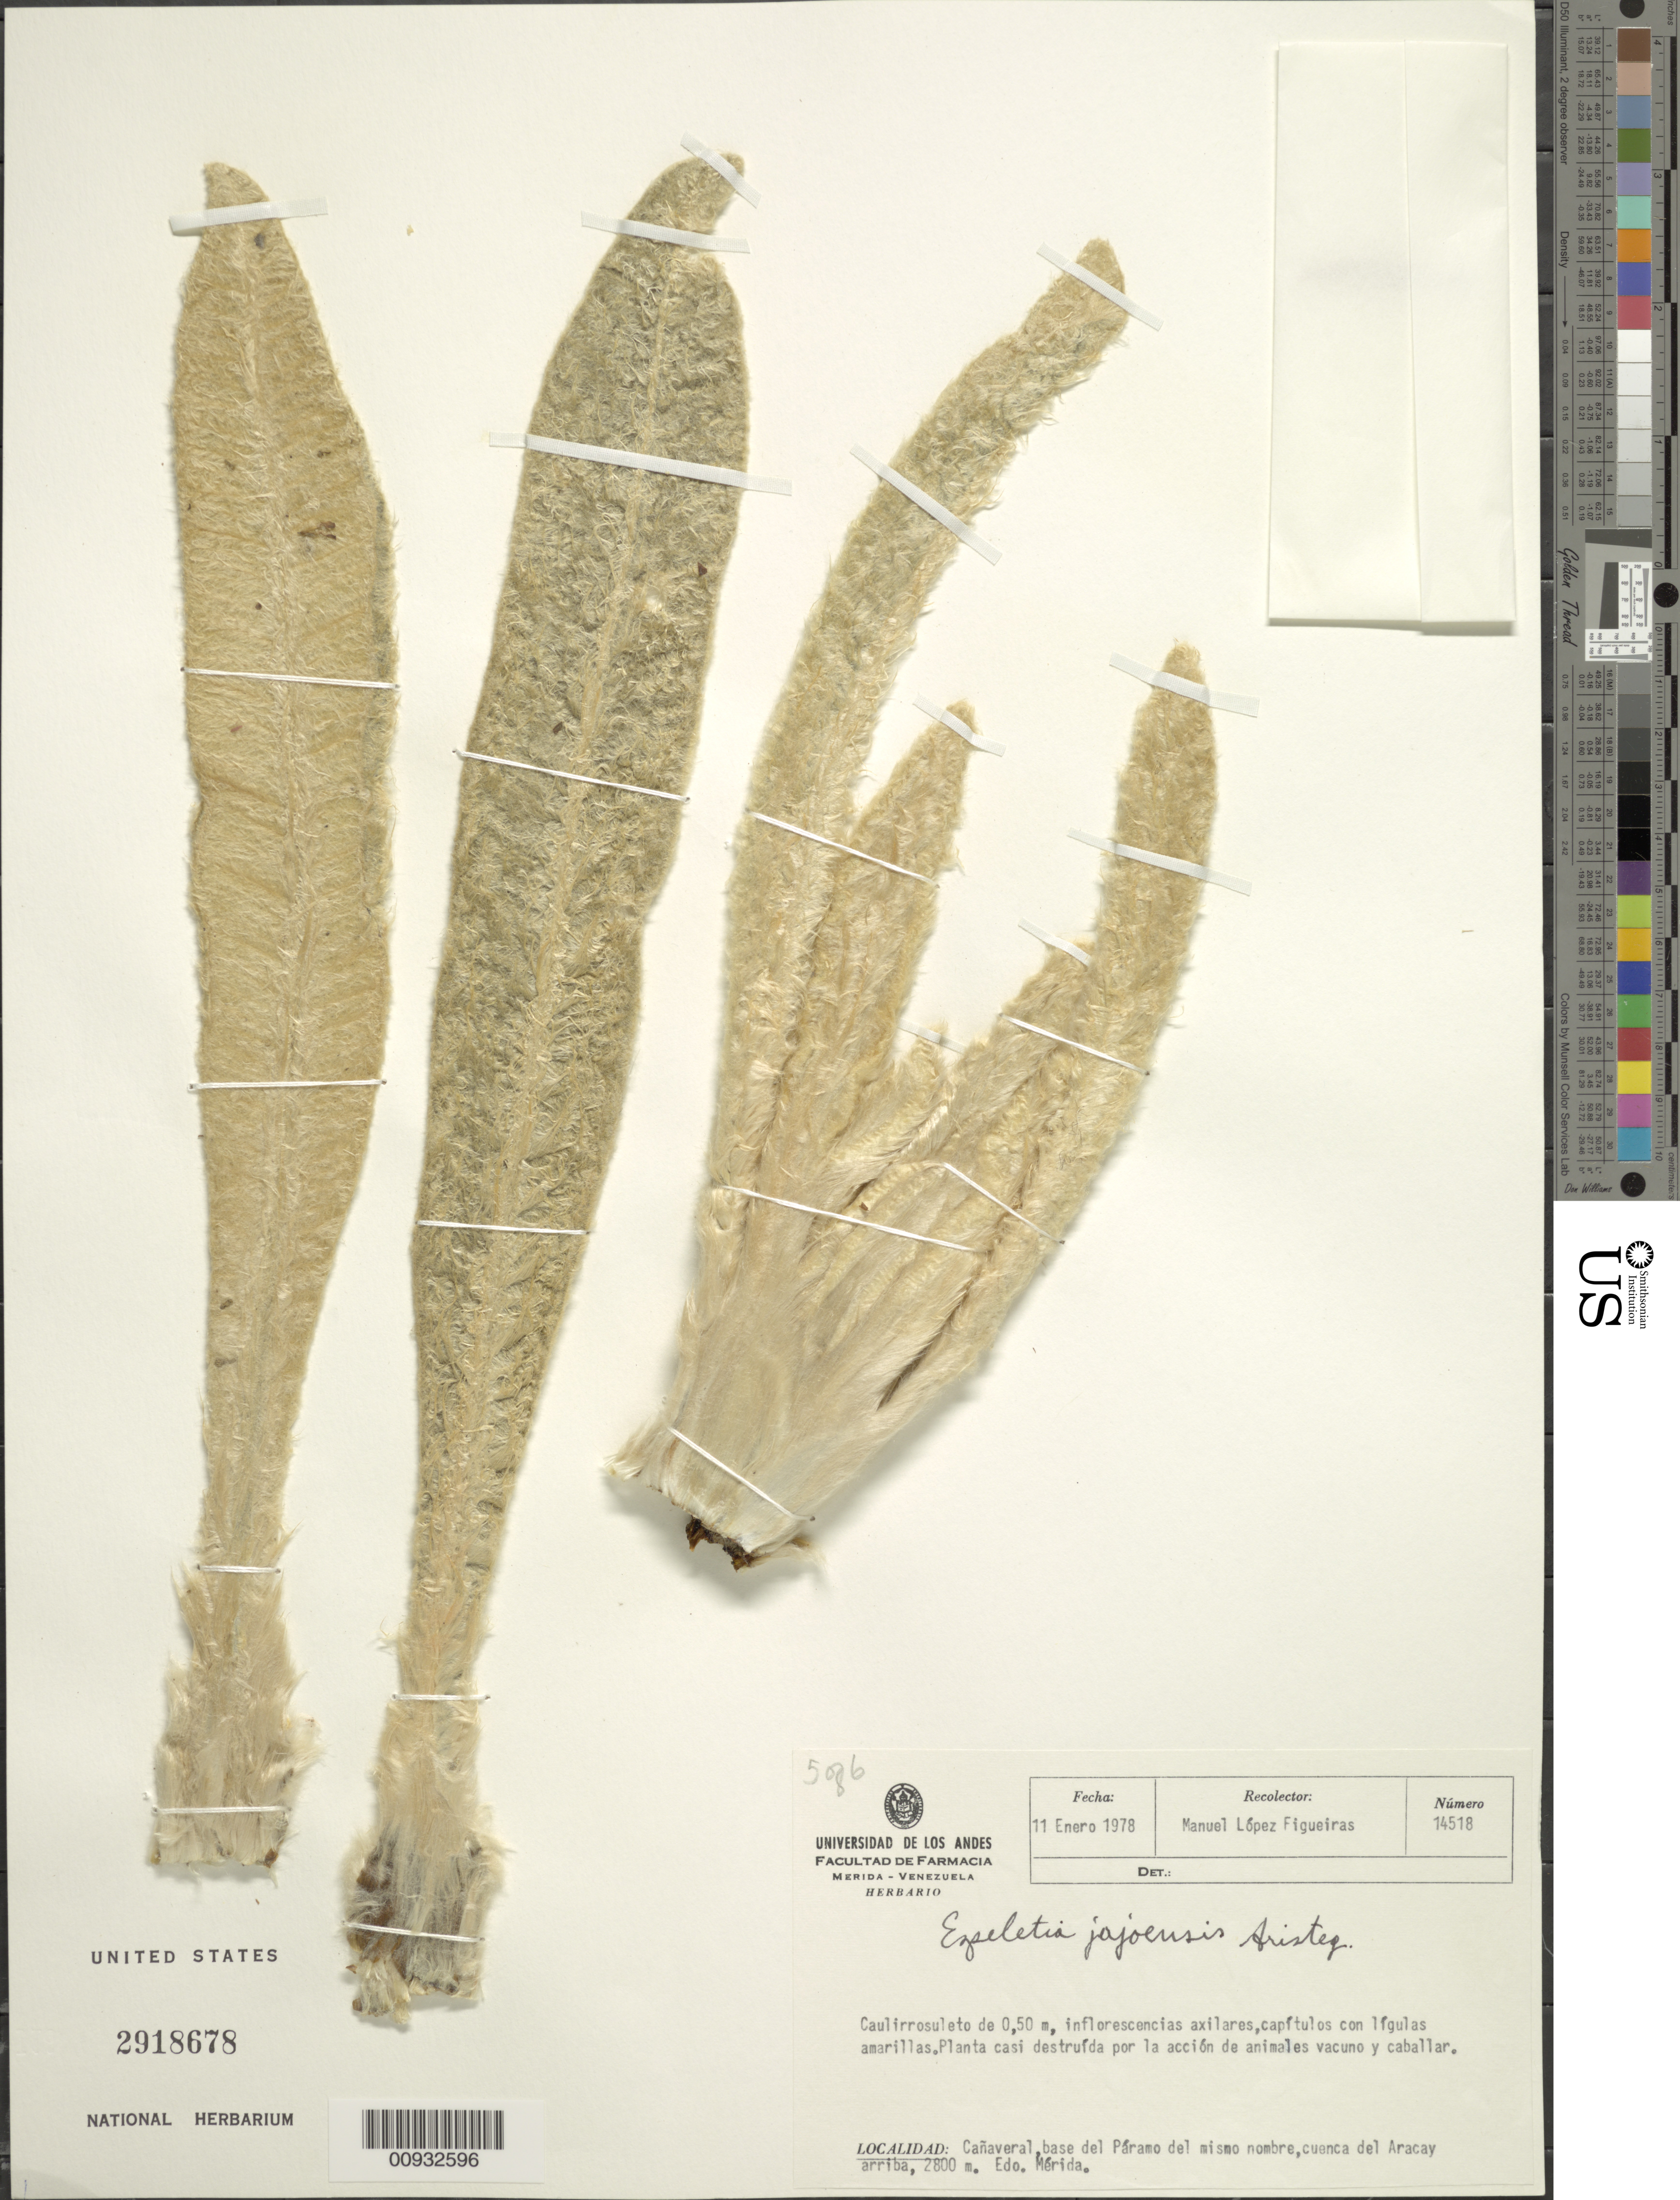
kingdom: Plantae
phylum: Tracheophyta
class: Magnoliopsida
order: Asterales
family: Asteraceae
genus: Espeletia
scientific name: Espeletia jajoensis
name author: Aristeg.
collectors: M. López Figueiras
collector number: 14518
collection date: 1978-01-11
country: Venezuela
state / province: Mérida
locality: Canaveral, base del Paramo del mismo nombre, cuenca del Aracay arriba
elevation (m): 2800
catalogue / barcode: US 2918678